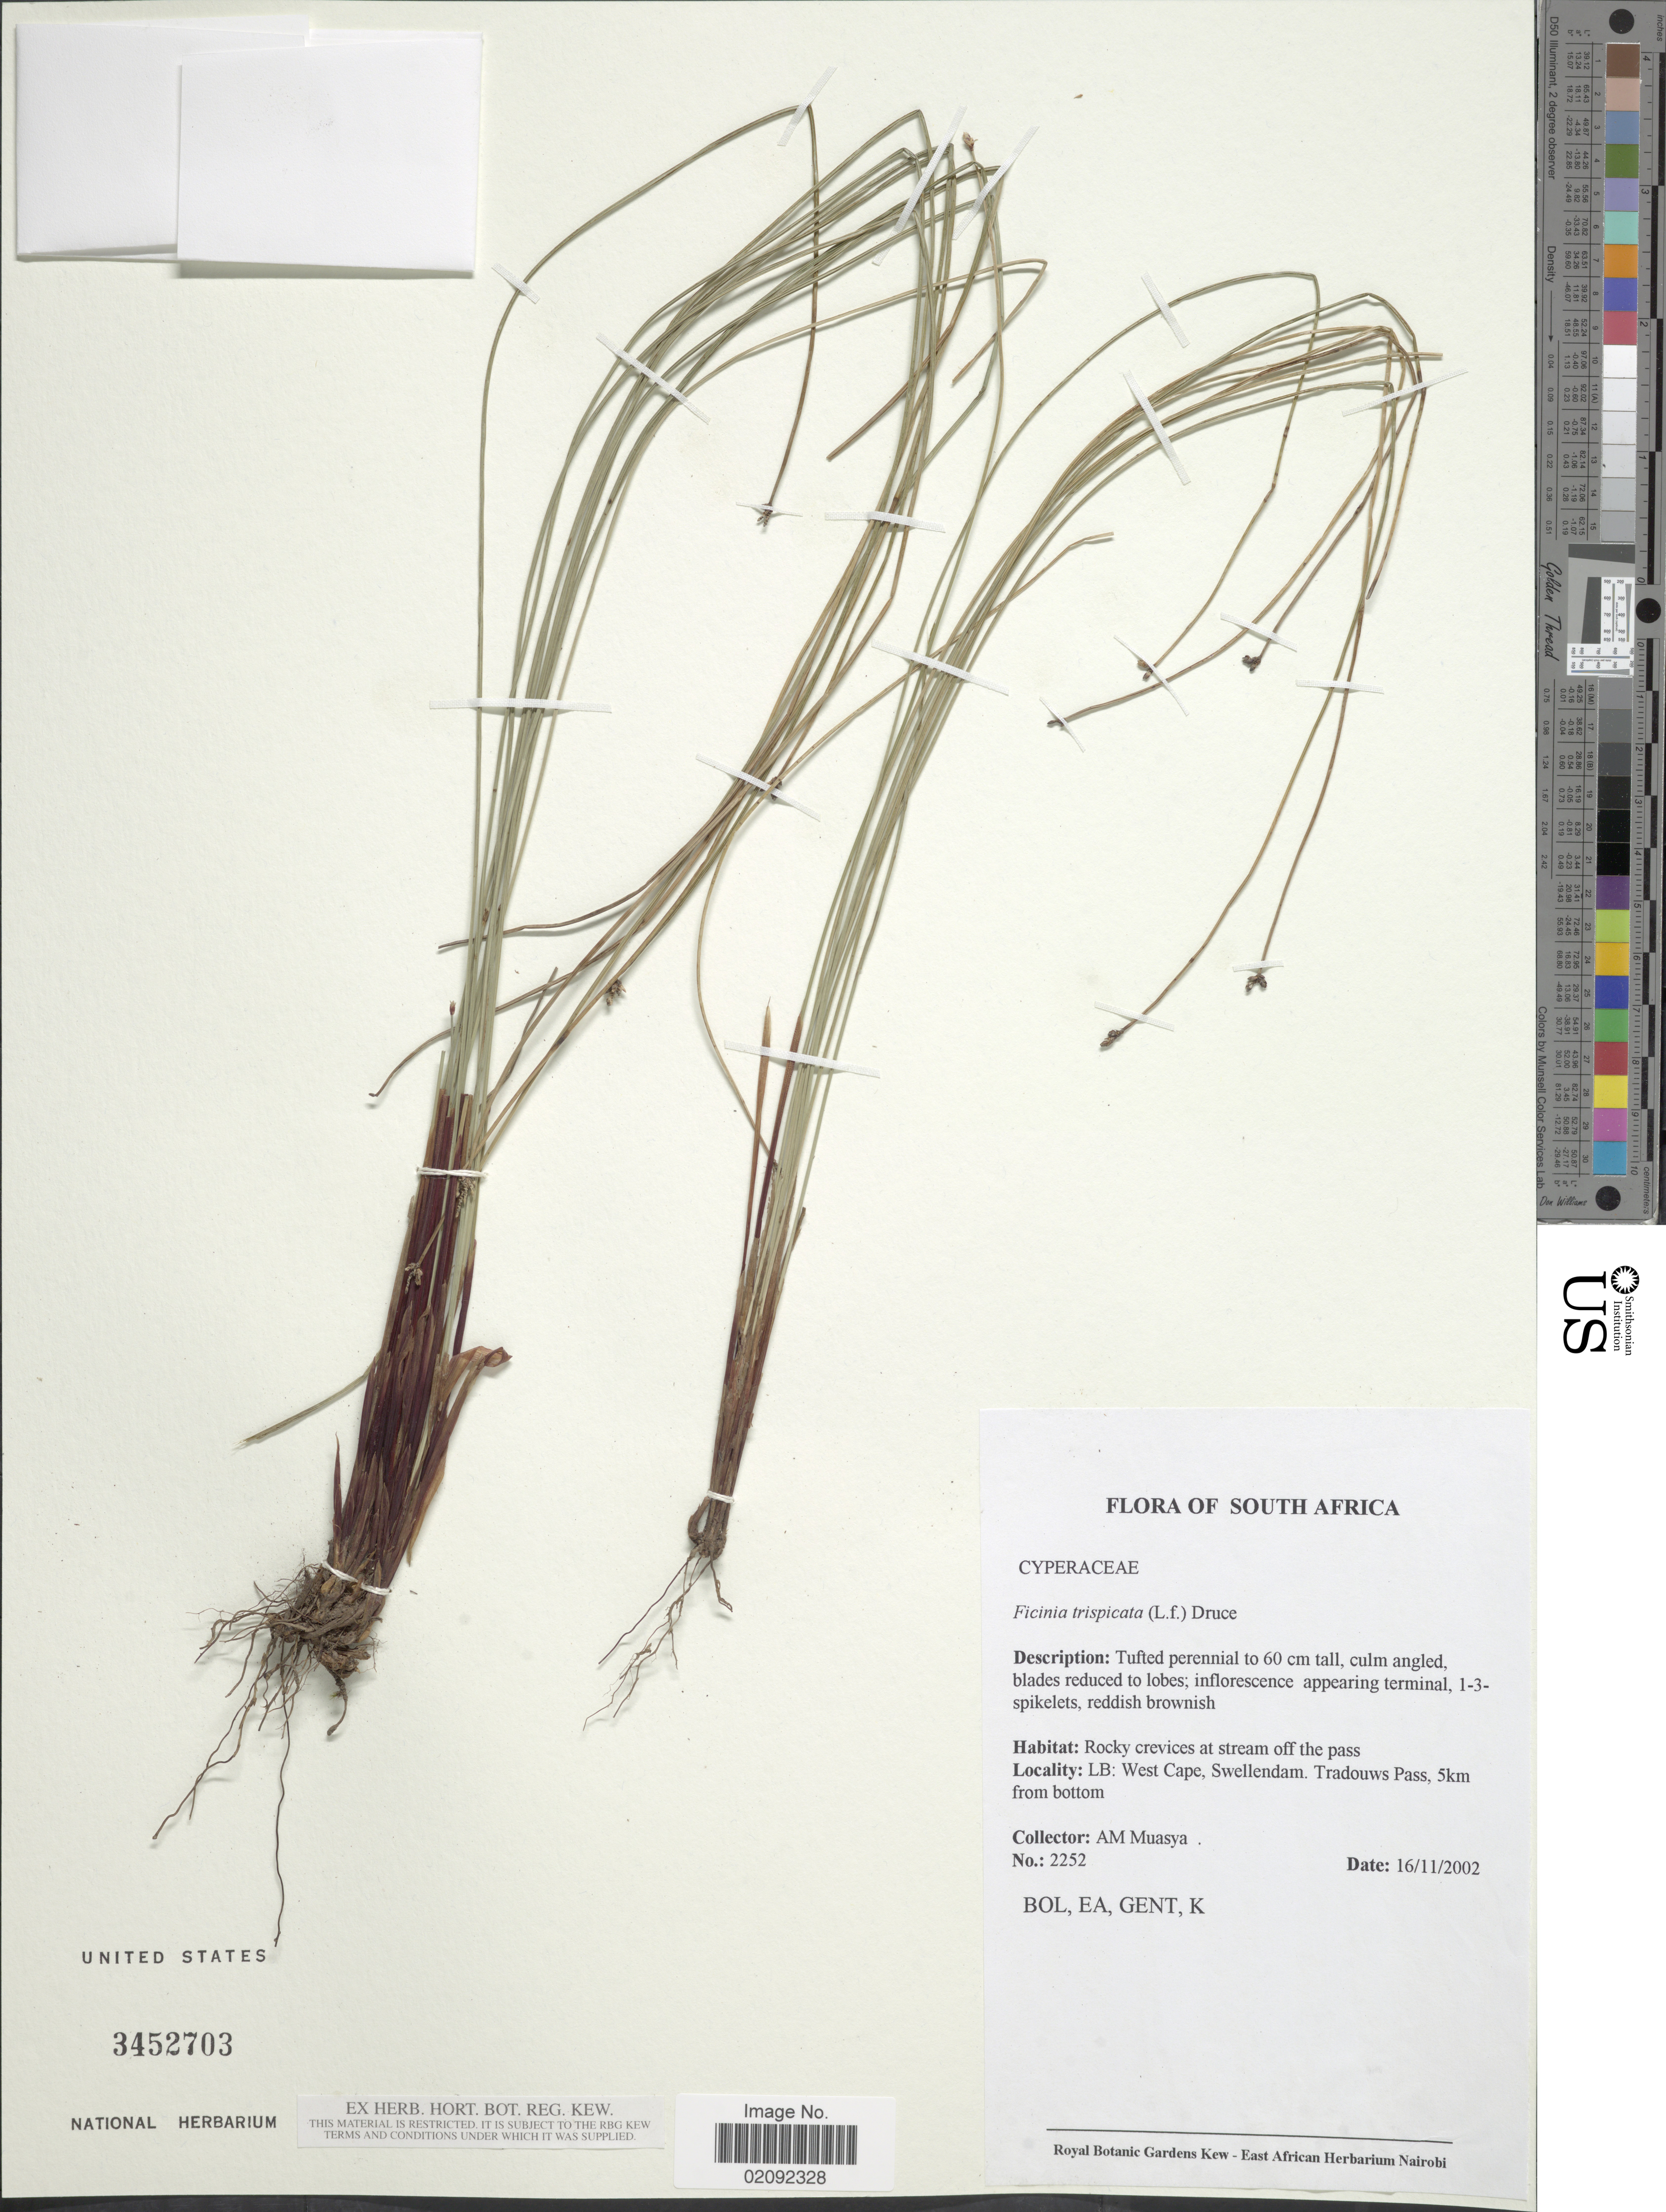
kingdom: Plantae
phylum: Tracheophyta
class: Liliopsida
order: Poales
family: Cyperaceae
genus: Ficinia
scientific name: Ficinia sylvatica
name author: Kunth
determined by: Strong, Mark T., (BOT), Smithsonian Institution - National Museum of Natural History (UNITED STATES)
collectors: A. Muasya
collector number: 2252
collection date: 2002-11-16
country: South Africa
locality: Rocky crevices at stream off the pass, LB: West Cape, Swellendam. Tradouws Pass, 5km from bottom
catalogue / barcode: US 3452703